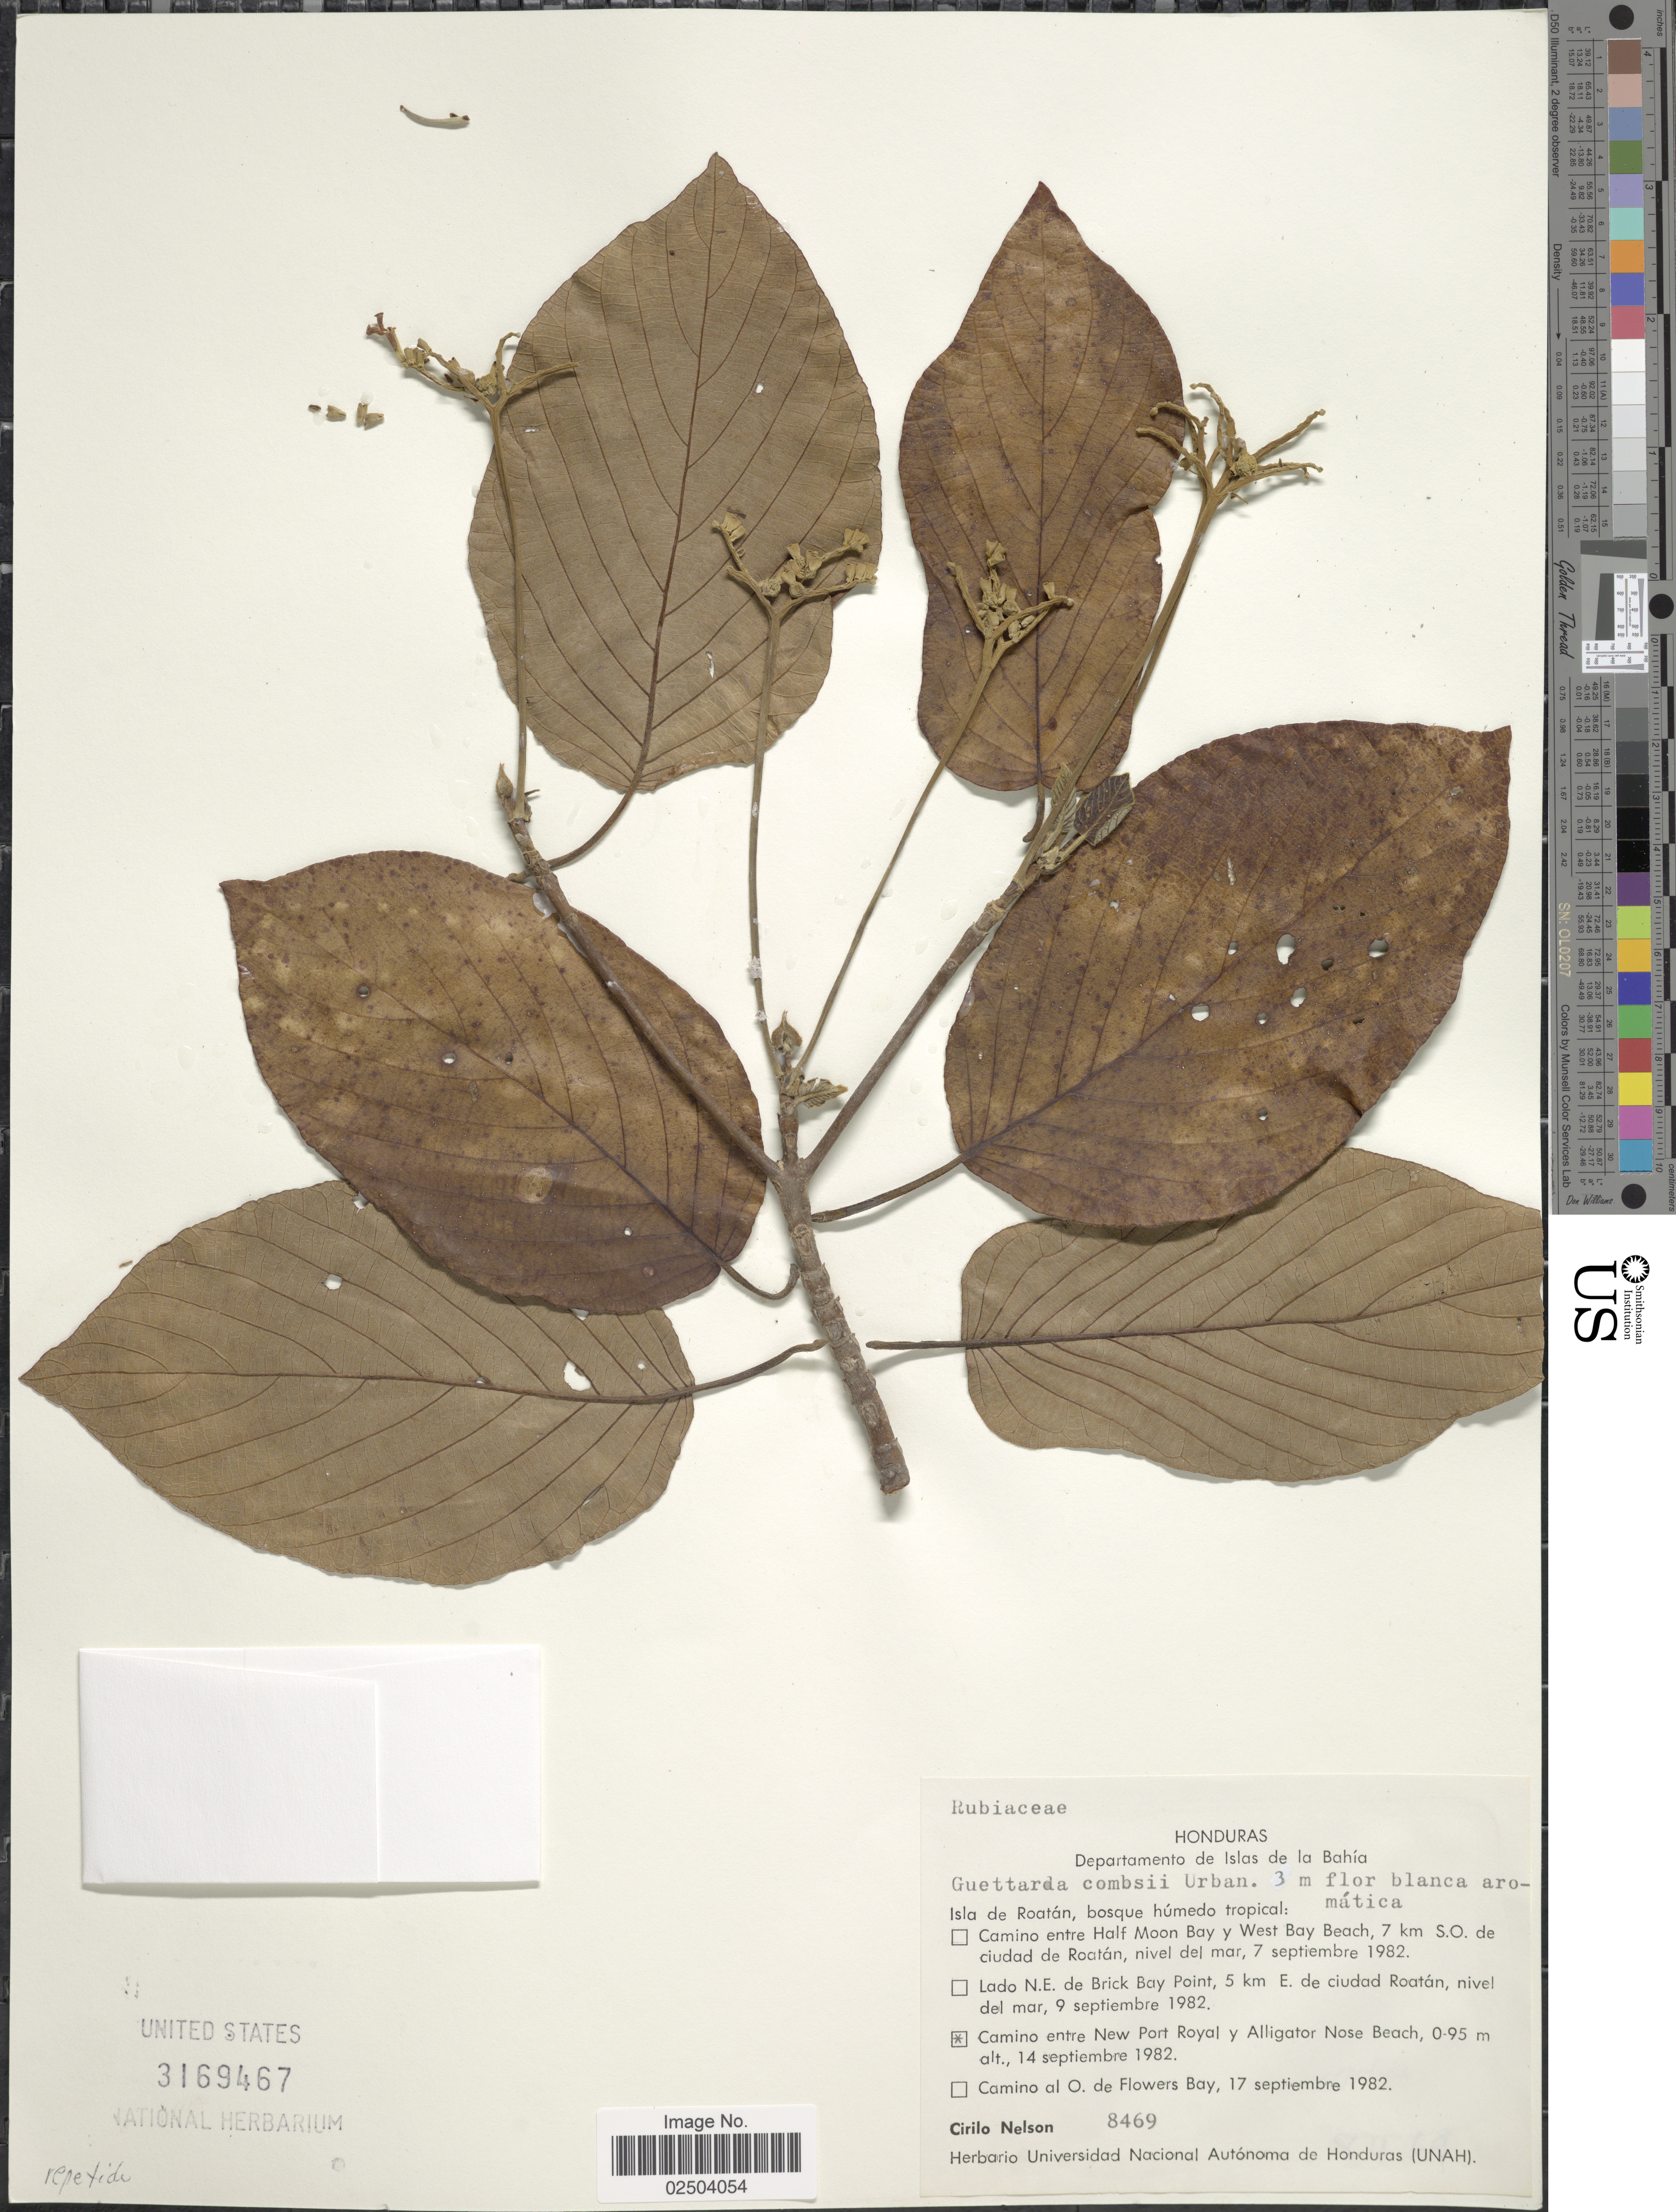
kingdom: Plantae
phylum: Tracheophyta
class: Magnoliopsida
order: Gentianales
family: Rubiaceae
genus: Guettarda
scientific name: Guettarda combsii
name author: Urb.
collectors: C. Nelson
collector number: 8469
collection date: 1982-09-14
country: Honduras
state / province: Islas de la Bahía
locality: Departamento de Islas de la Bahia. Camino entre New Port Royal y Alligator Nose Beach.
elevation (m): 0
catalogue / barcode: US 3169467